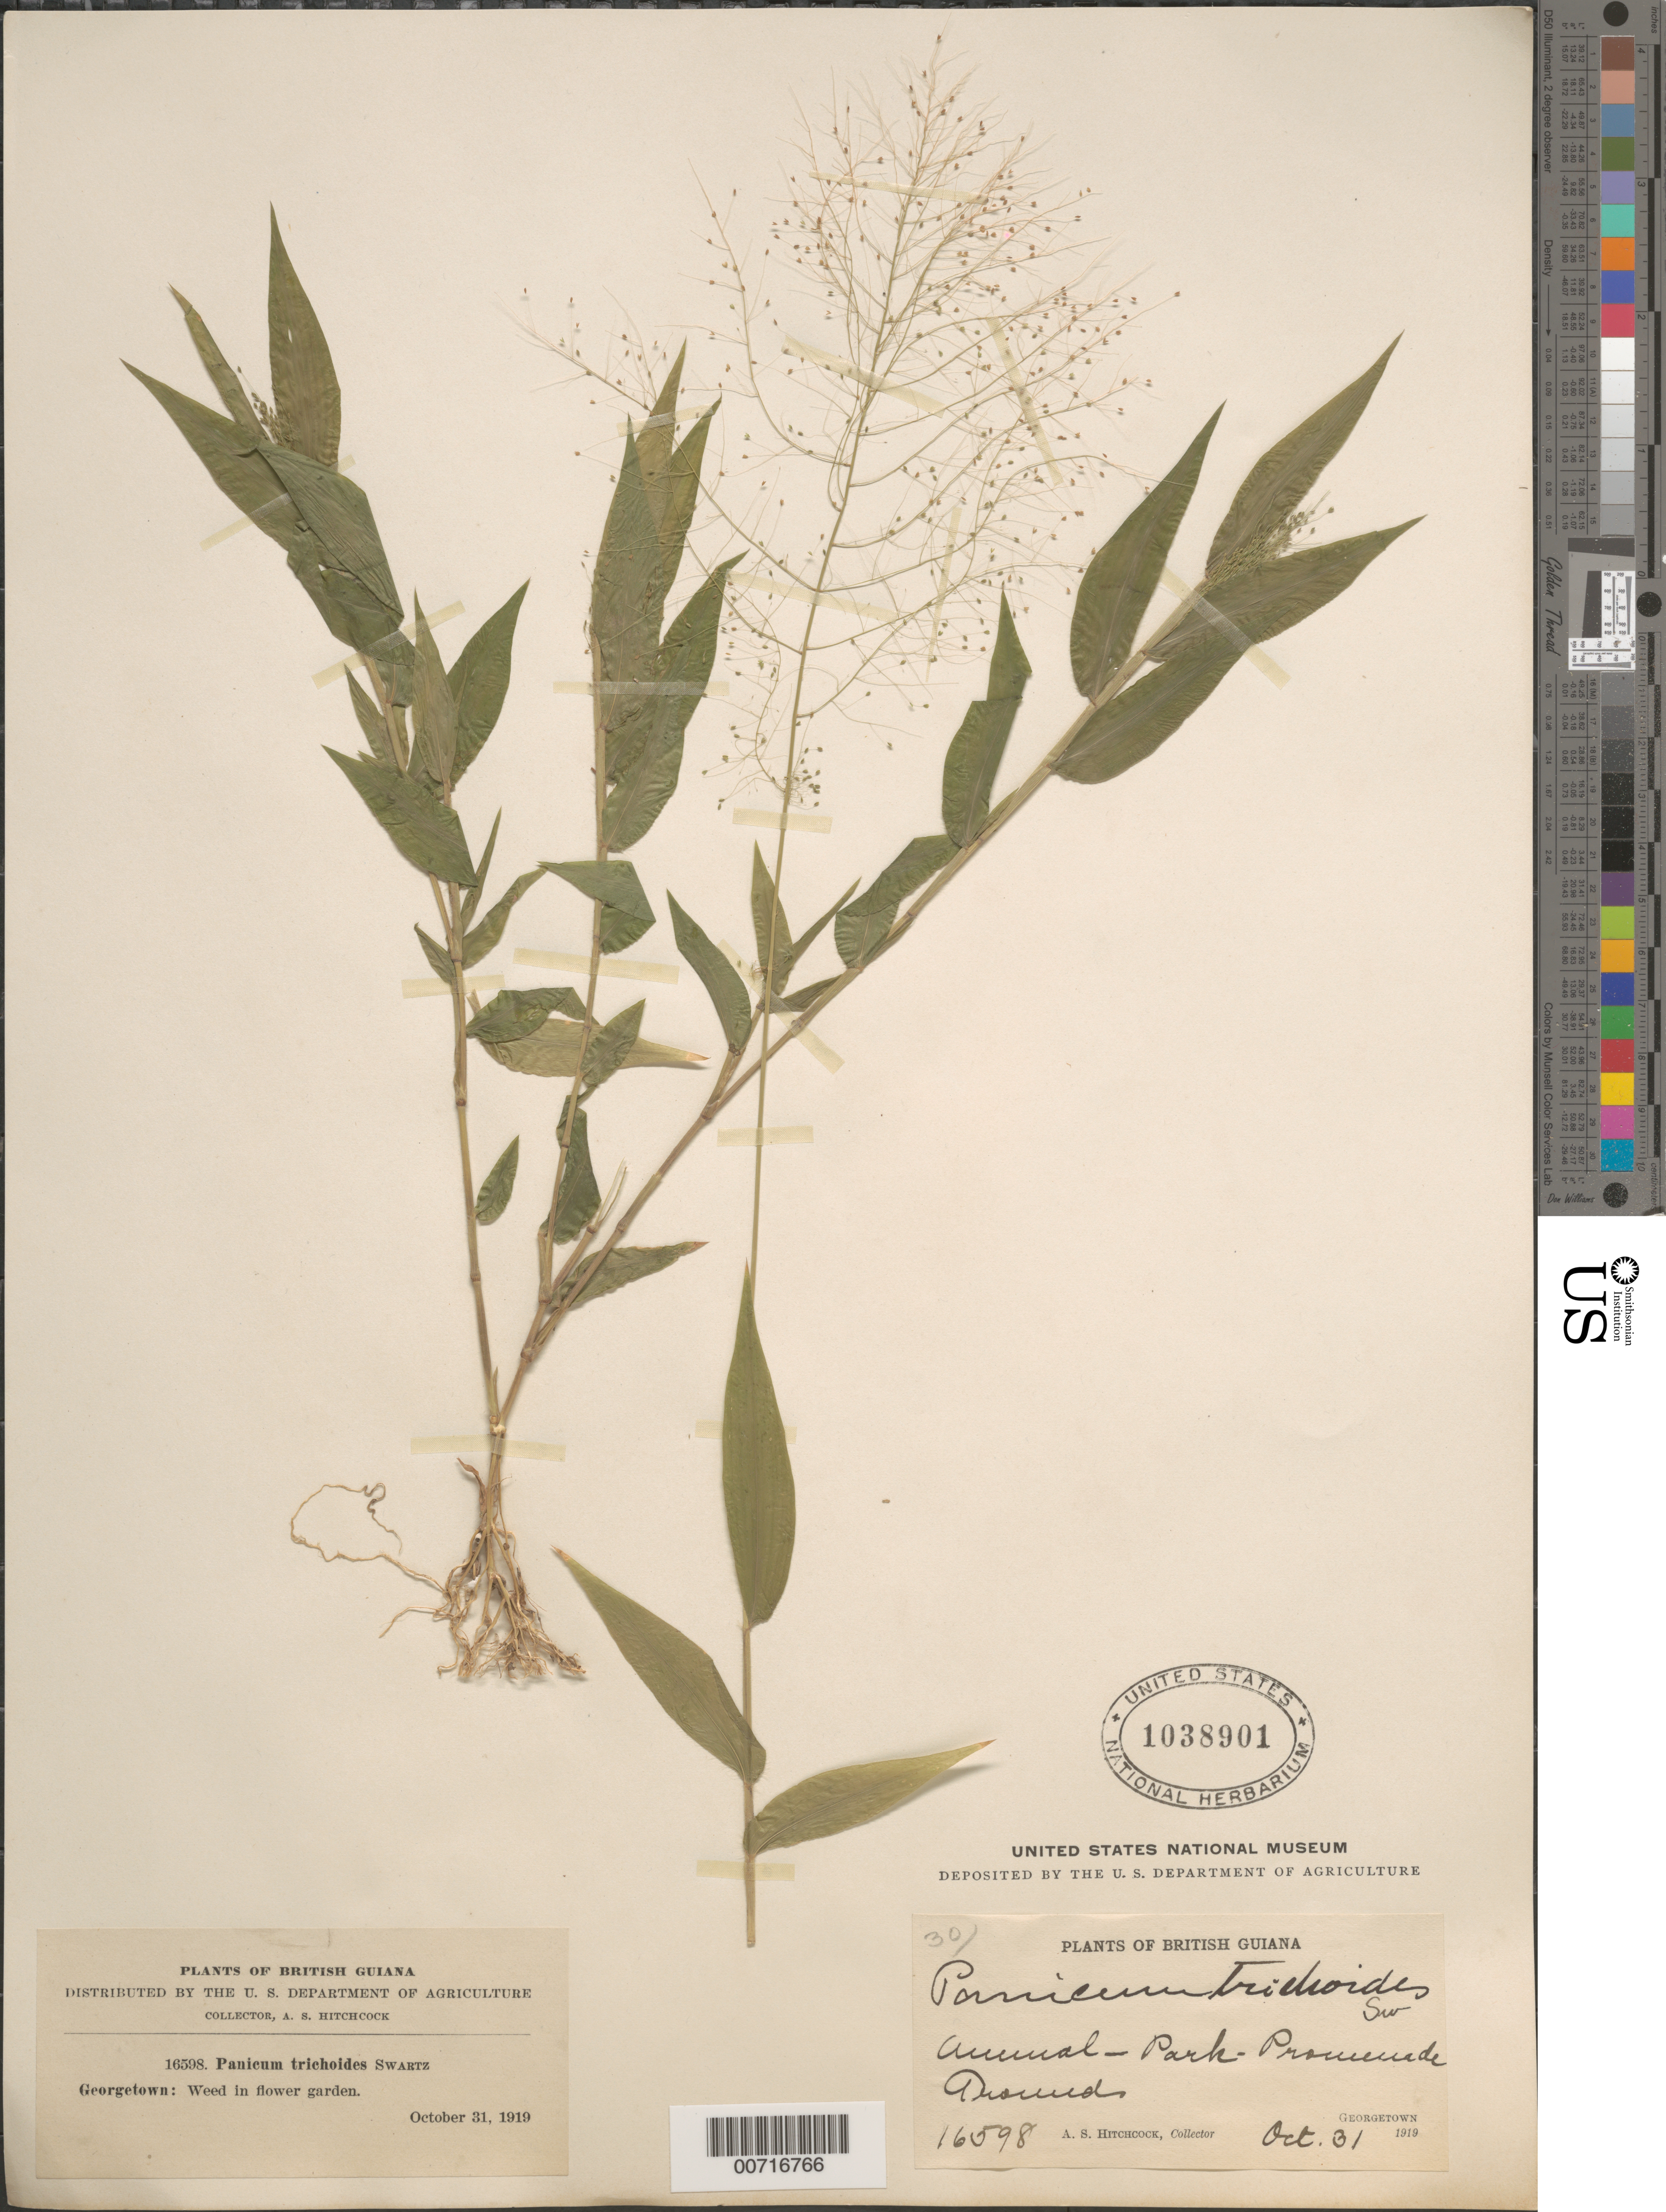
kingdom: Plantae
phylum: Tracheophyta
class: Liliopsida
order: Poales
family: Poaceae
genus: Panicum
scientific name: Panicum trichoides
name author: Sw.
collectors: A. S. Hitchcock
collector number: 16598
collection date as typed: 30-Oct-19 to 1-Nov-19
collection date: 1919-10-30/1919-11-01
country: Guyana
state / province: Demerara-Mahaica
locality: Georgetown, Promenade Gardens Park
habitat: Flower garden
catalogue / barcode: US 1038901